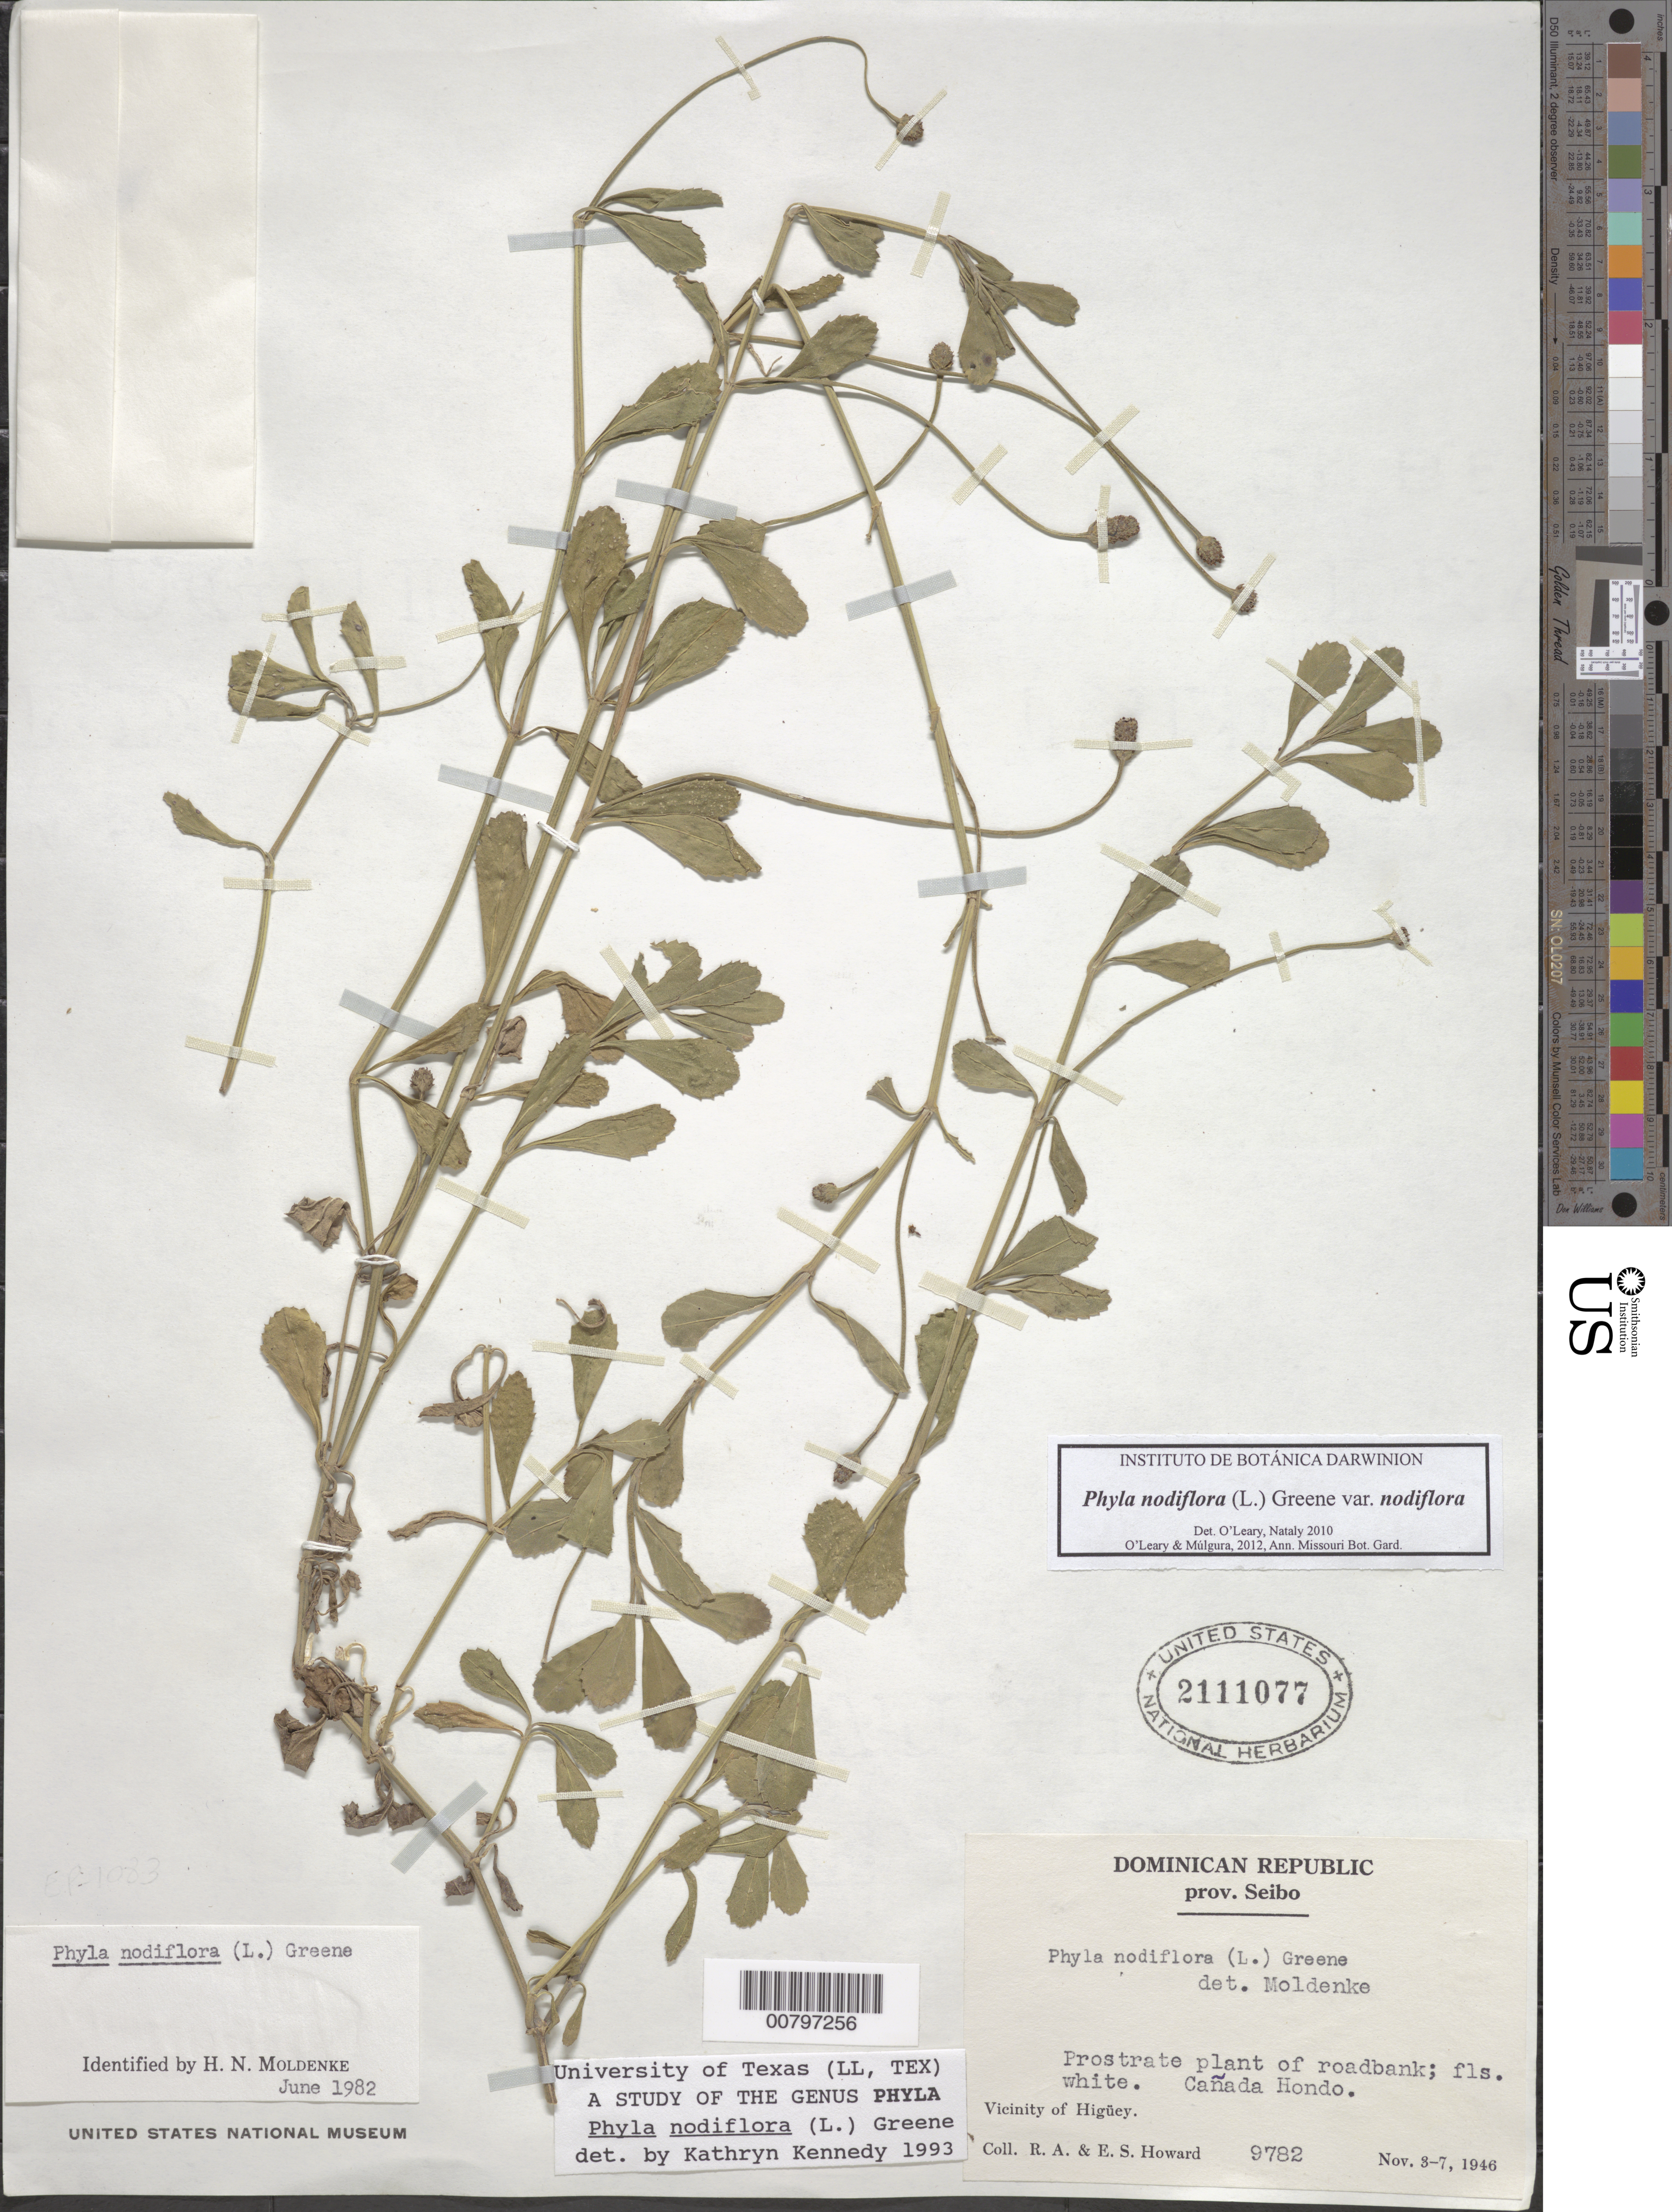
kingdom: Plantae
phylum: Tracheophyta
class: Magnoliopsida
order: Lamiales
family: Verbenaceae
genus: Phyla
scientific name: Phyla nodiflora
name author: (L.) Greene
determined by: Kennedy, K.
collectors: R. A. Howard & E. S. Howard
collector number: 9782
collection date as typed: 03 Nov 1946 to 07 Nov 1946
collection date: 1946-11-03/1946-11-07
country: Dominican Republic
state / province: El Seibo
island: Hispaniola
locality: Vicinity of Higüey, Cañada Hondo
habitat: Roadbank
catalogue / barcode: US 2111077